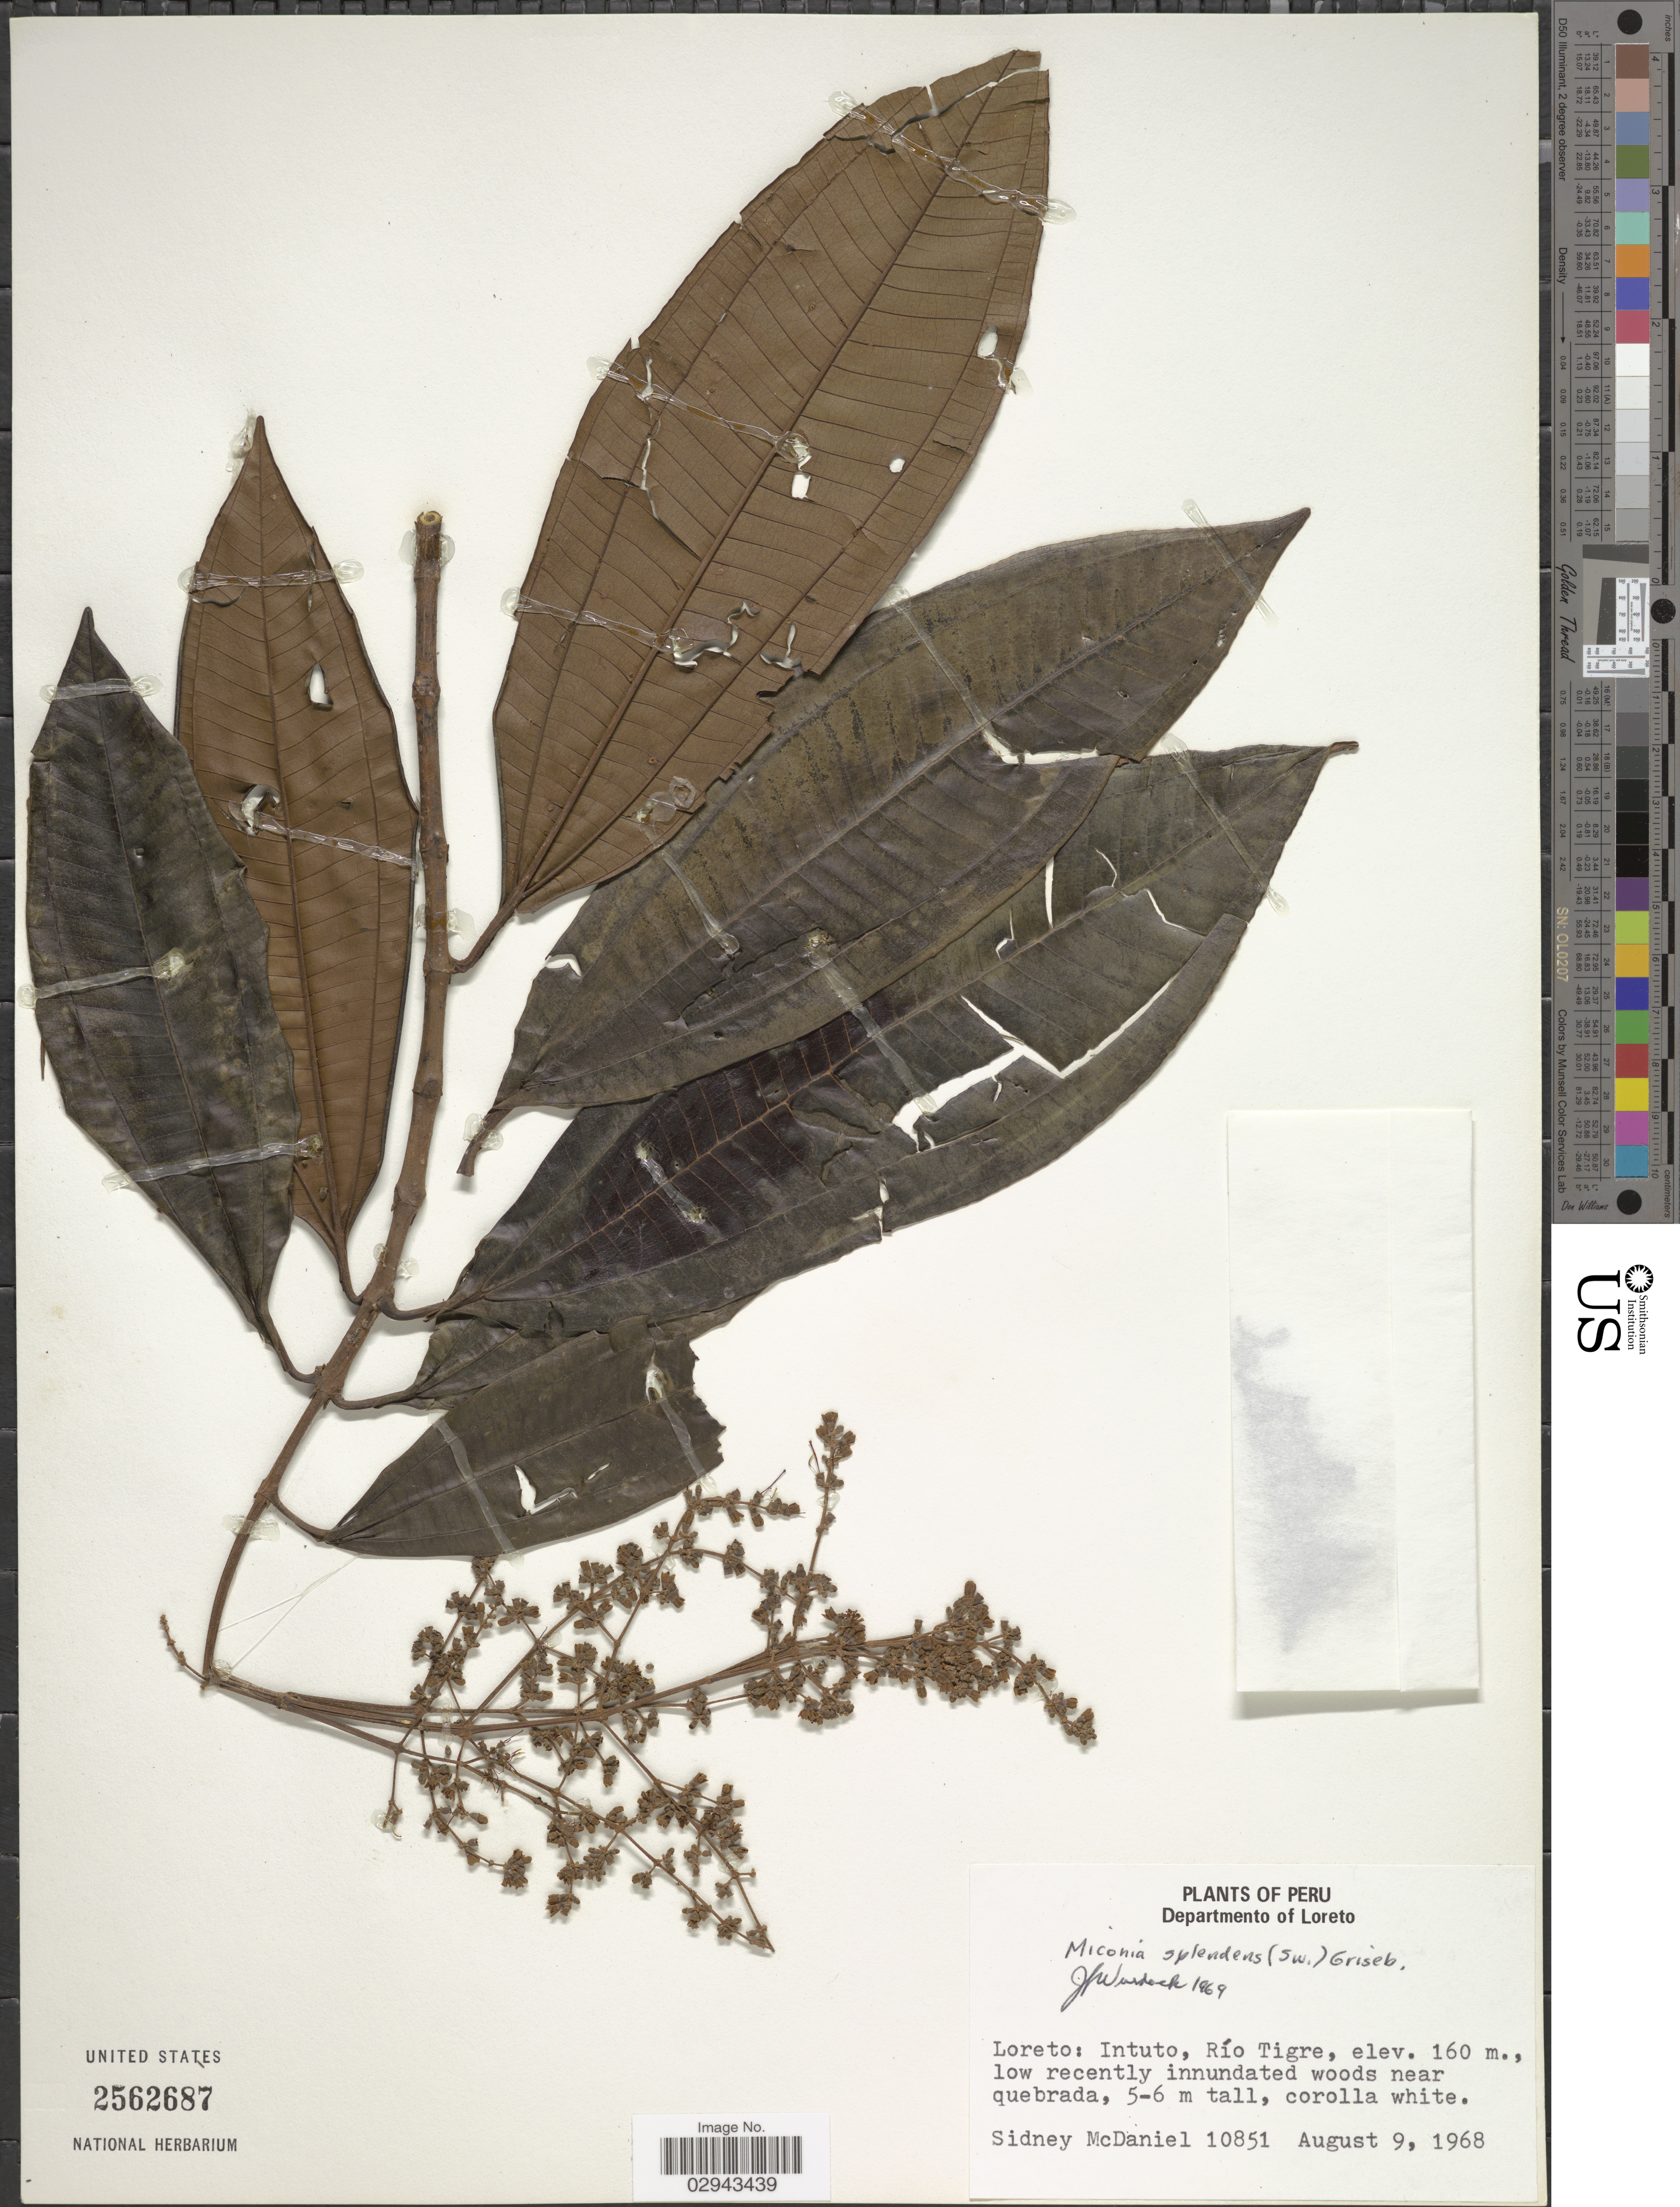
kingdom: Plantae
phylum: Tracheophyta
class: Magnoliopsida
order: Myrtales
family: Melastomataceae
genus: Miconia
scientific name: Miconia splendens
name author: (Sw.) Griseb.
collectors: S. McDaniel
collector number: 10851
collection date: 1968-08-09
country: Peru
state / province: Loreto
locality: Departmento of Loreto. Intuto, Río Tigre.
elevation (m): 160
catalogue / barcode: US 2562687